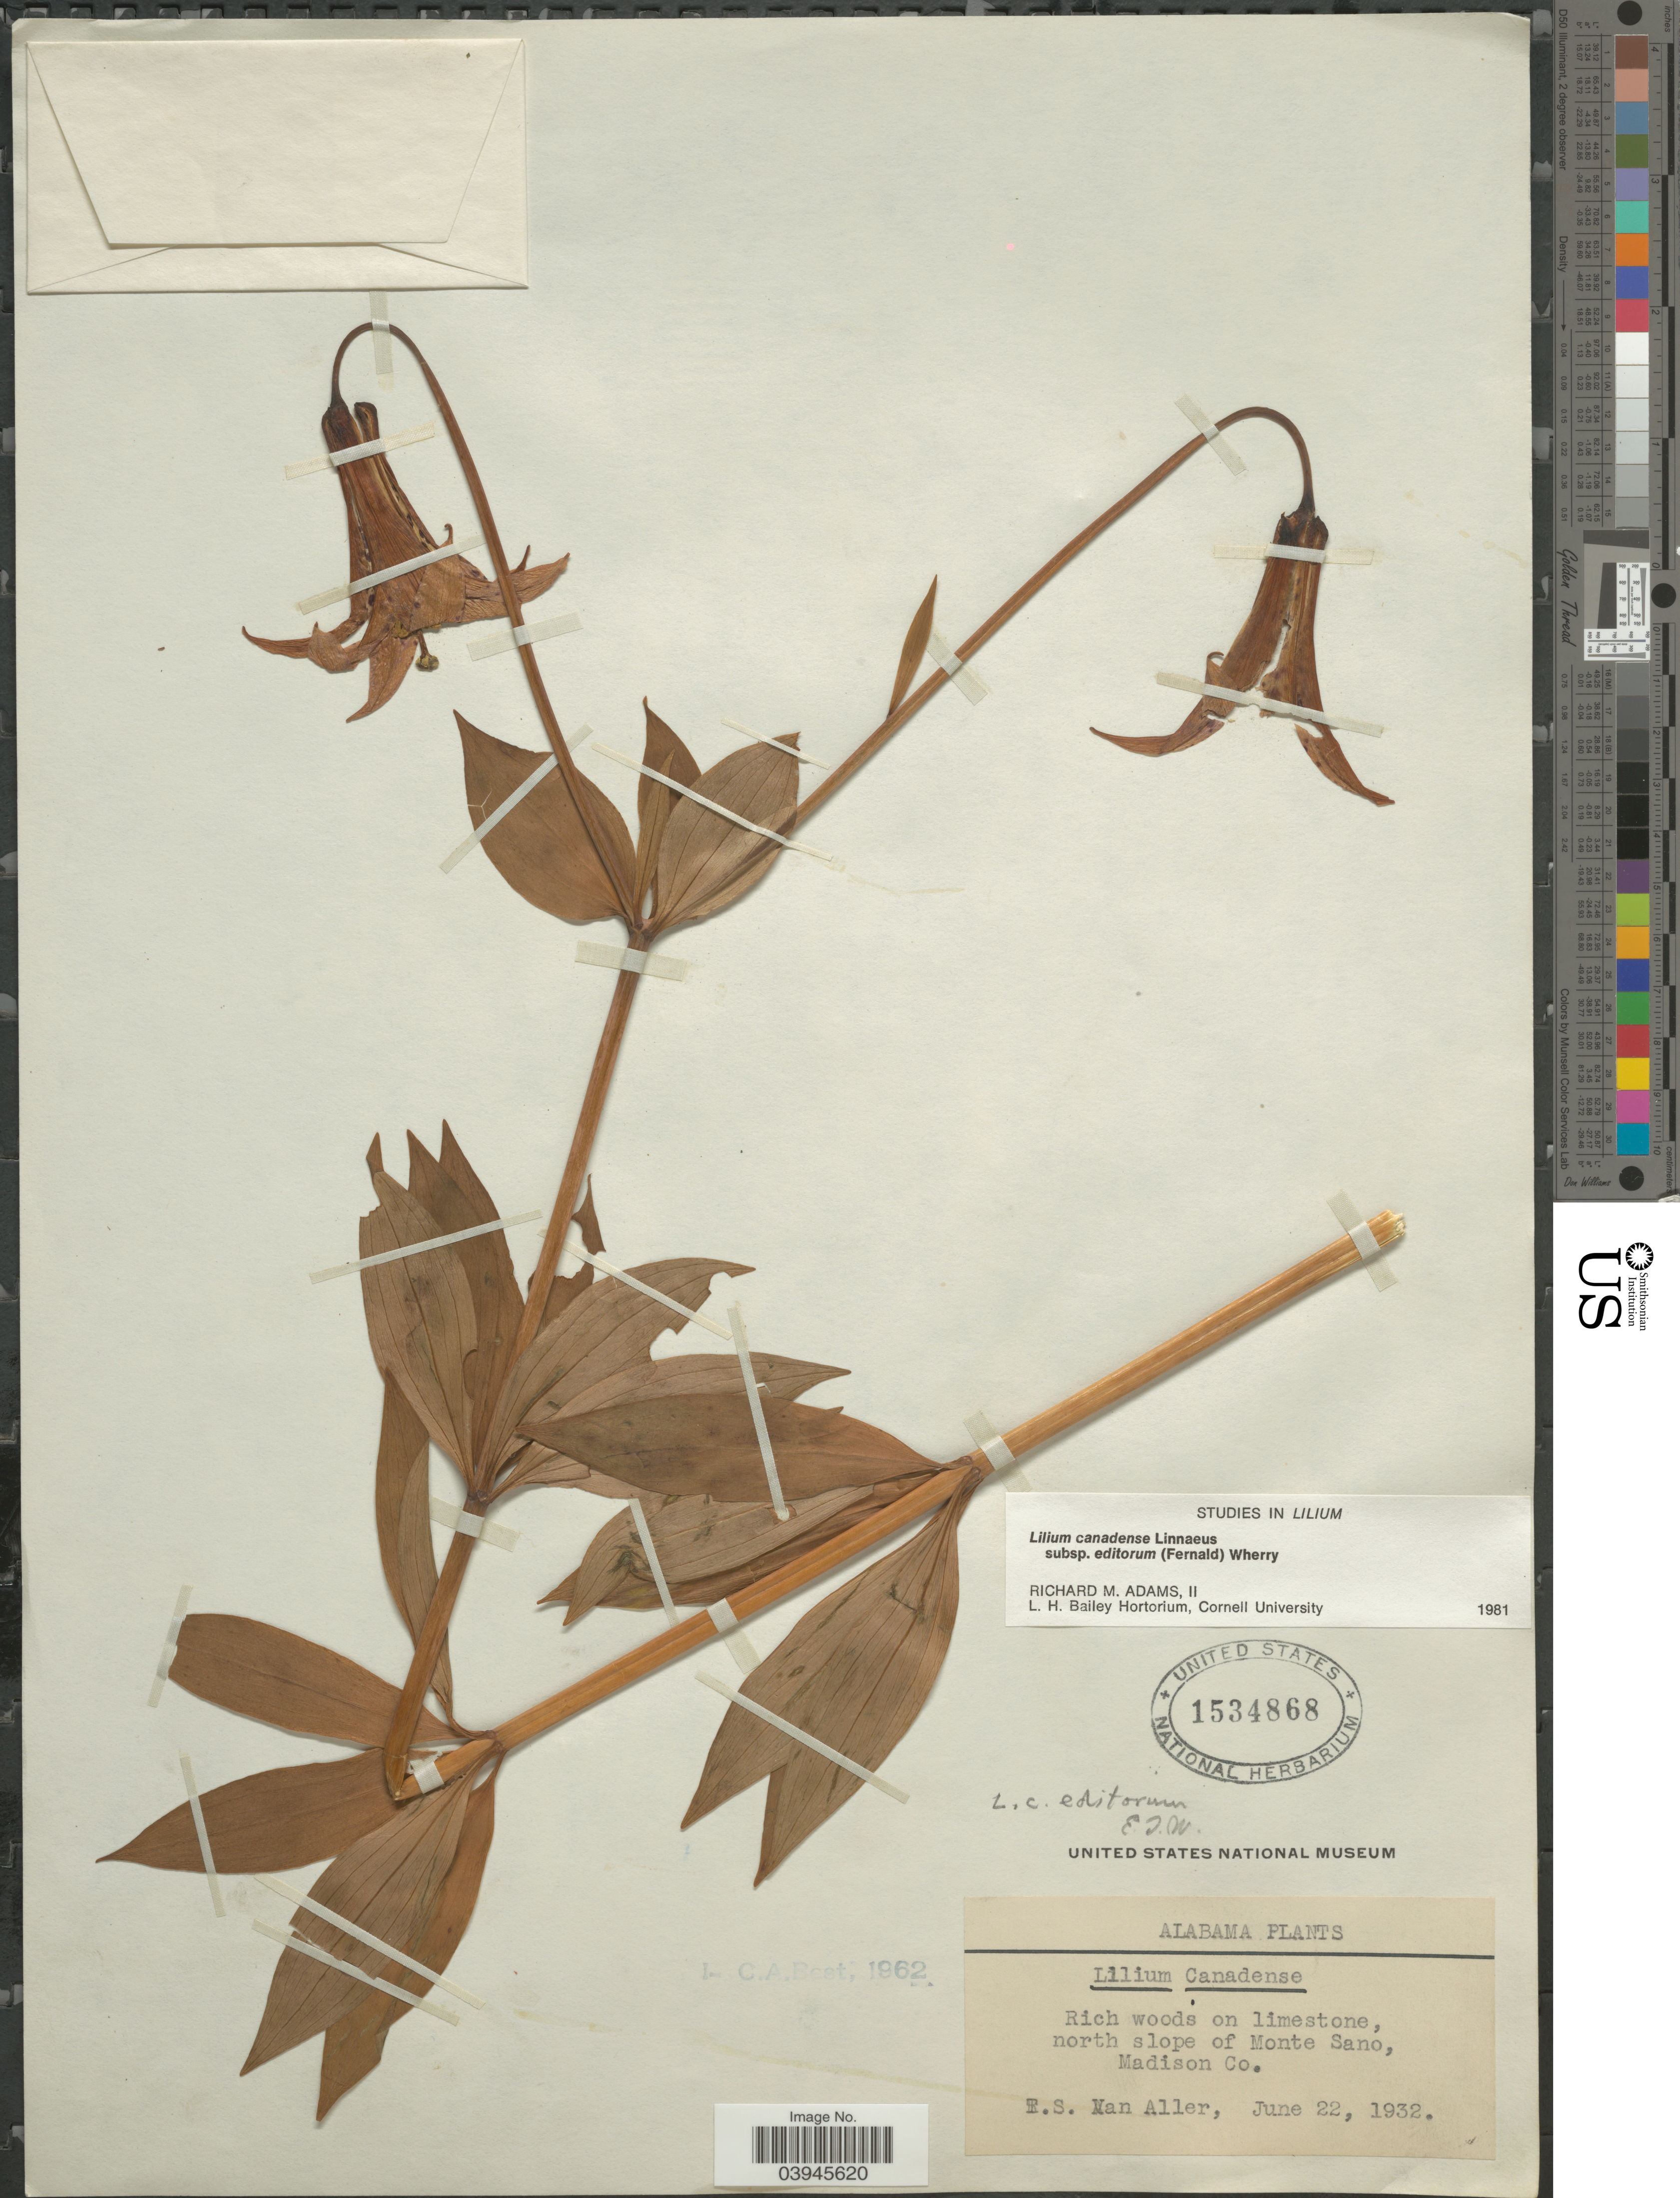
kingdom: Plantae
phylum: Tracheophyta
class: Liliopsida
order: Liliales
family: Liliaceae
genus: Lilium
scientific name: Lilium canadense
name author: L.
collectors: T. Van Aller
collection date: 1932-06-22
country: United States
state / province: Alabama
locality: Rich woods on limestone, north slope of Monte Sano, Madison Co.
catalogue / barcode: US 1534868